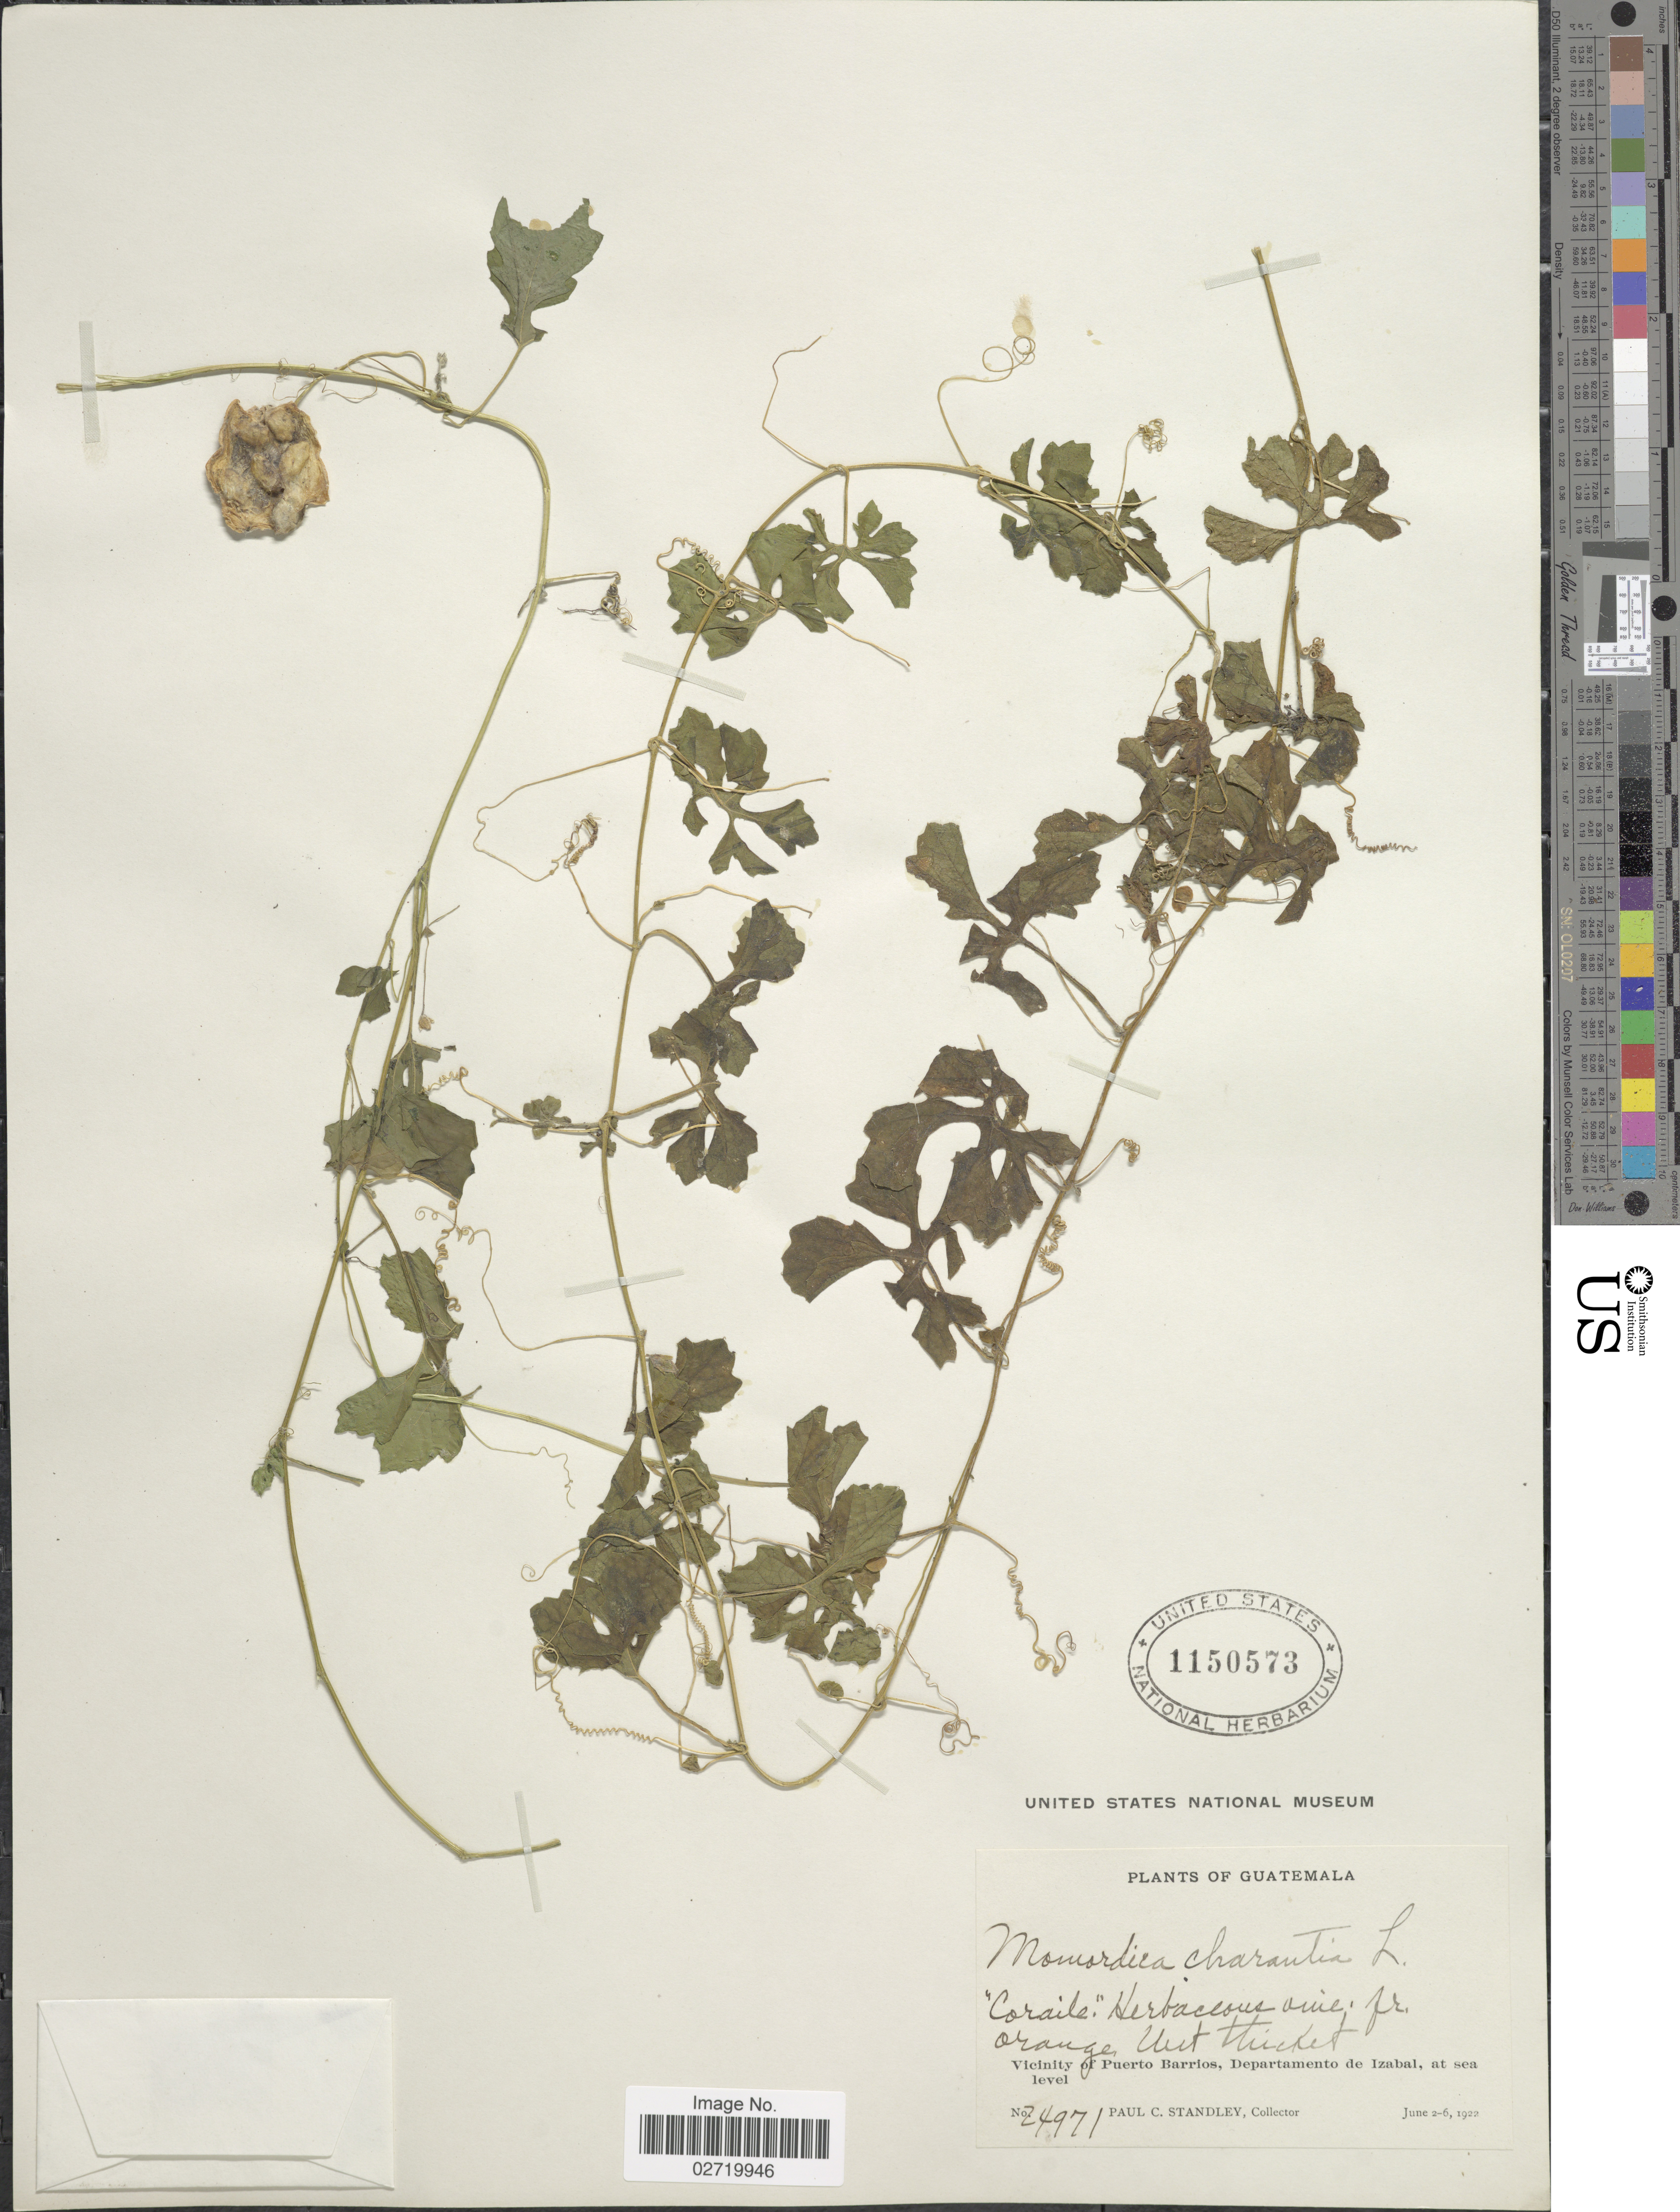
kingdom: Plantae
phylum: Tracheophyta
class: Magnoliopsida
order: Cucurbitales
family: Cucurbitaceae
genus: Momordica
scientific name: Momordica charantia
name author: L.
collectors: P. C. Standley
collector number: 24971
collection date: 1922-06-02/1922-06-06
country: Guatemala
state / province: Izabal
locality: Vicinity of Puerto Barrios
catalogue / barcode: US 1150573